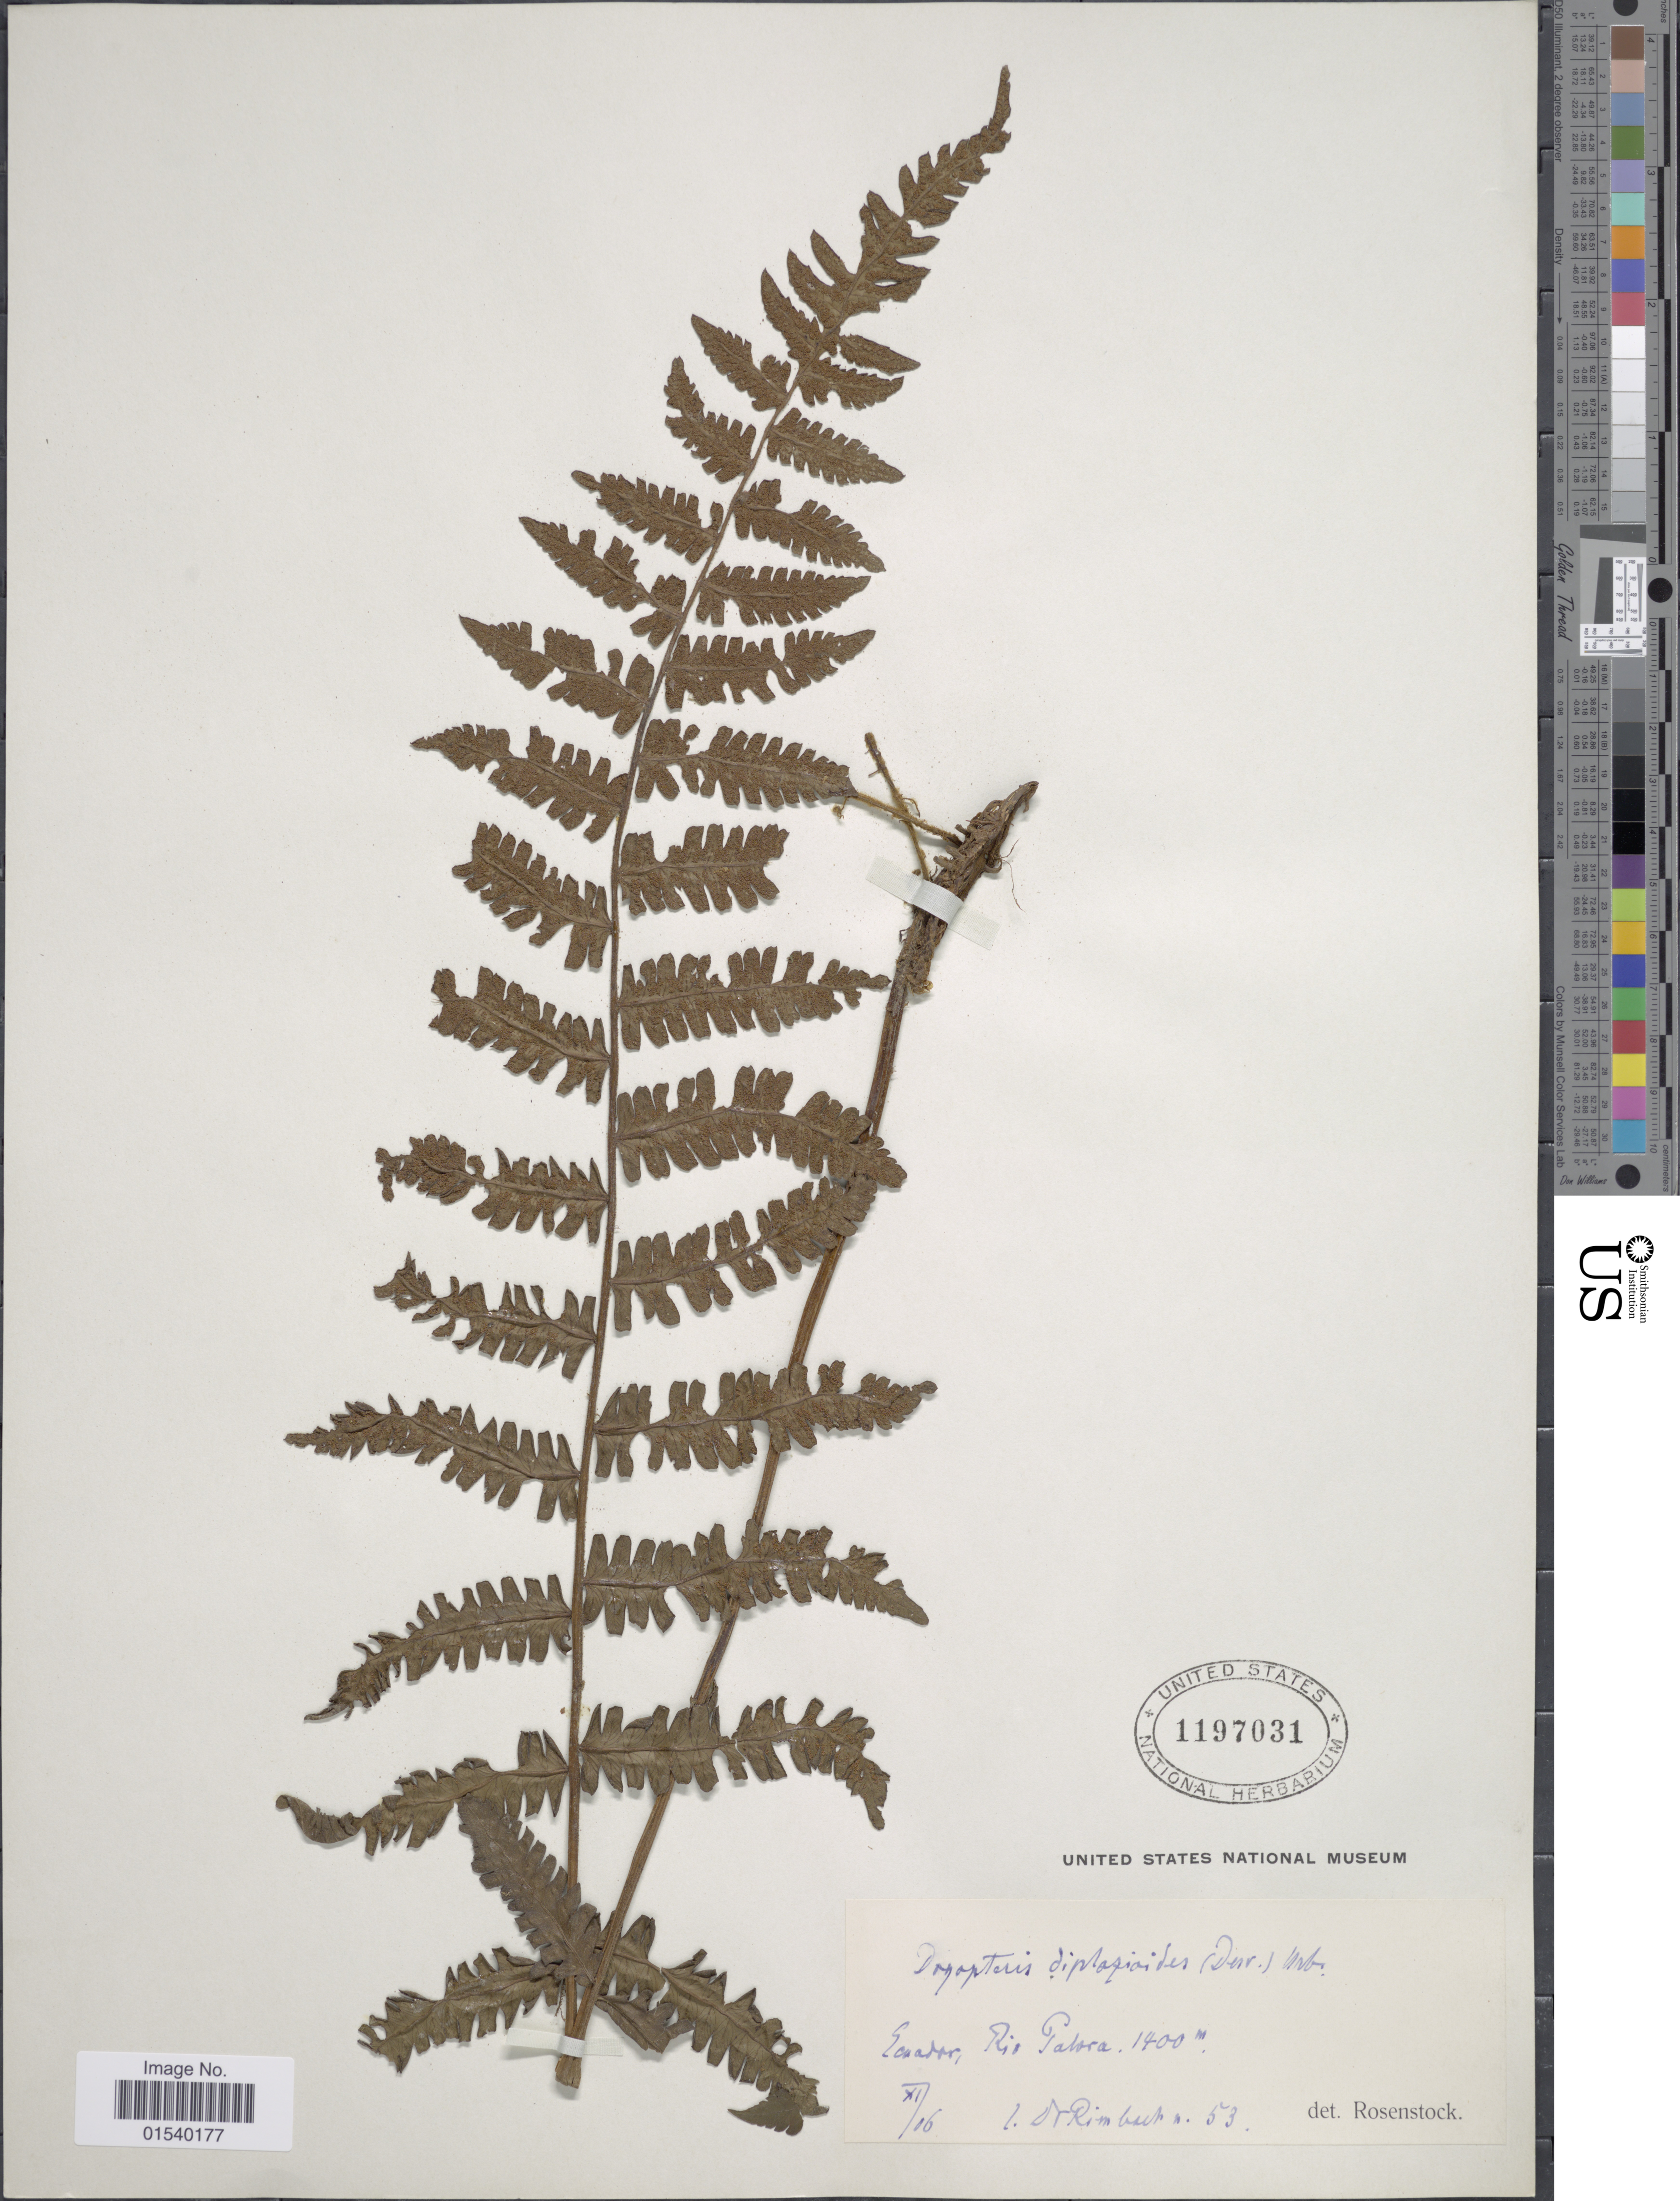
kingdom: Plantae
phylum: Tracheophyta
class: Polypodiopsida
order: Polypodiales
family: Thelypteridaceae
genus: Amauropelta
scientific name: Amauropelta linkiana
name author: (C. Presl) Pic. Serm.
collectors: Rimbach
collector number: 53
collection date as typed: Transcribed d/m/y: /11/16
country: Ecuador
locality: Rio Palora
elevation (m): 1400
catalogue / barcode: US 11971031